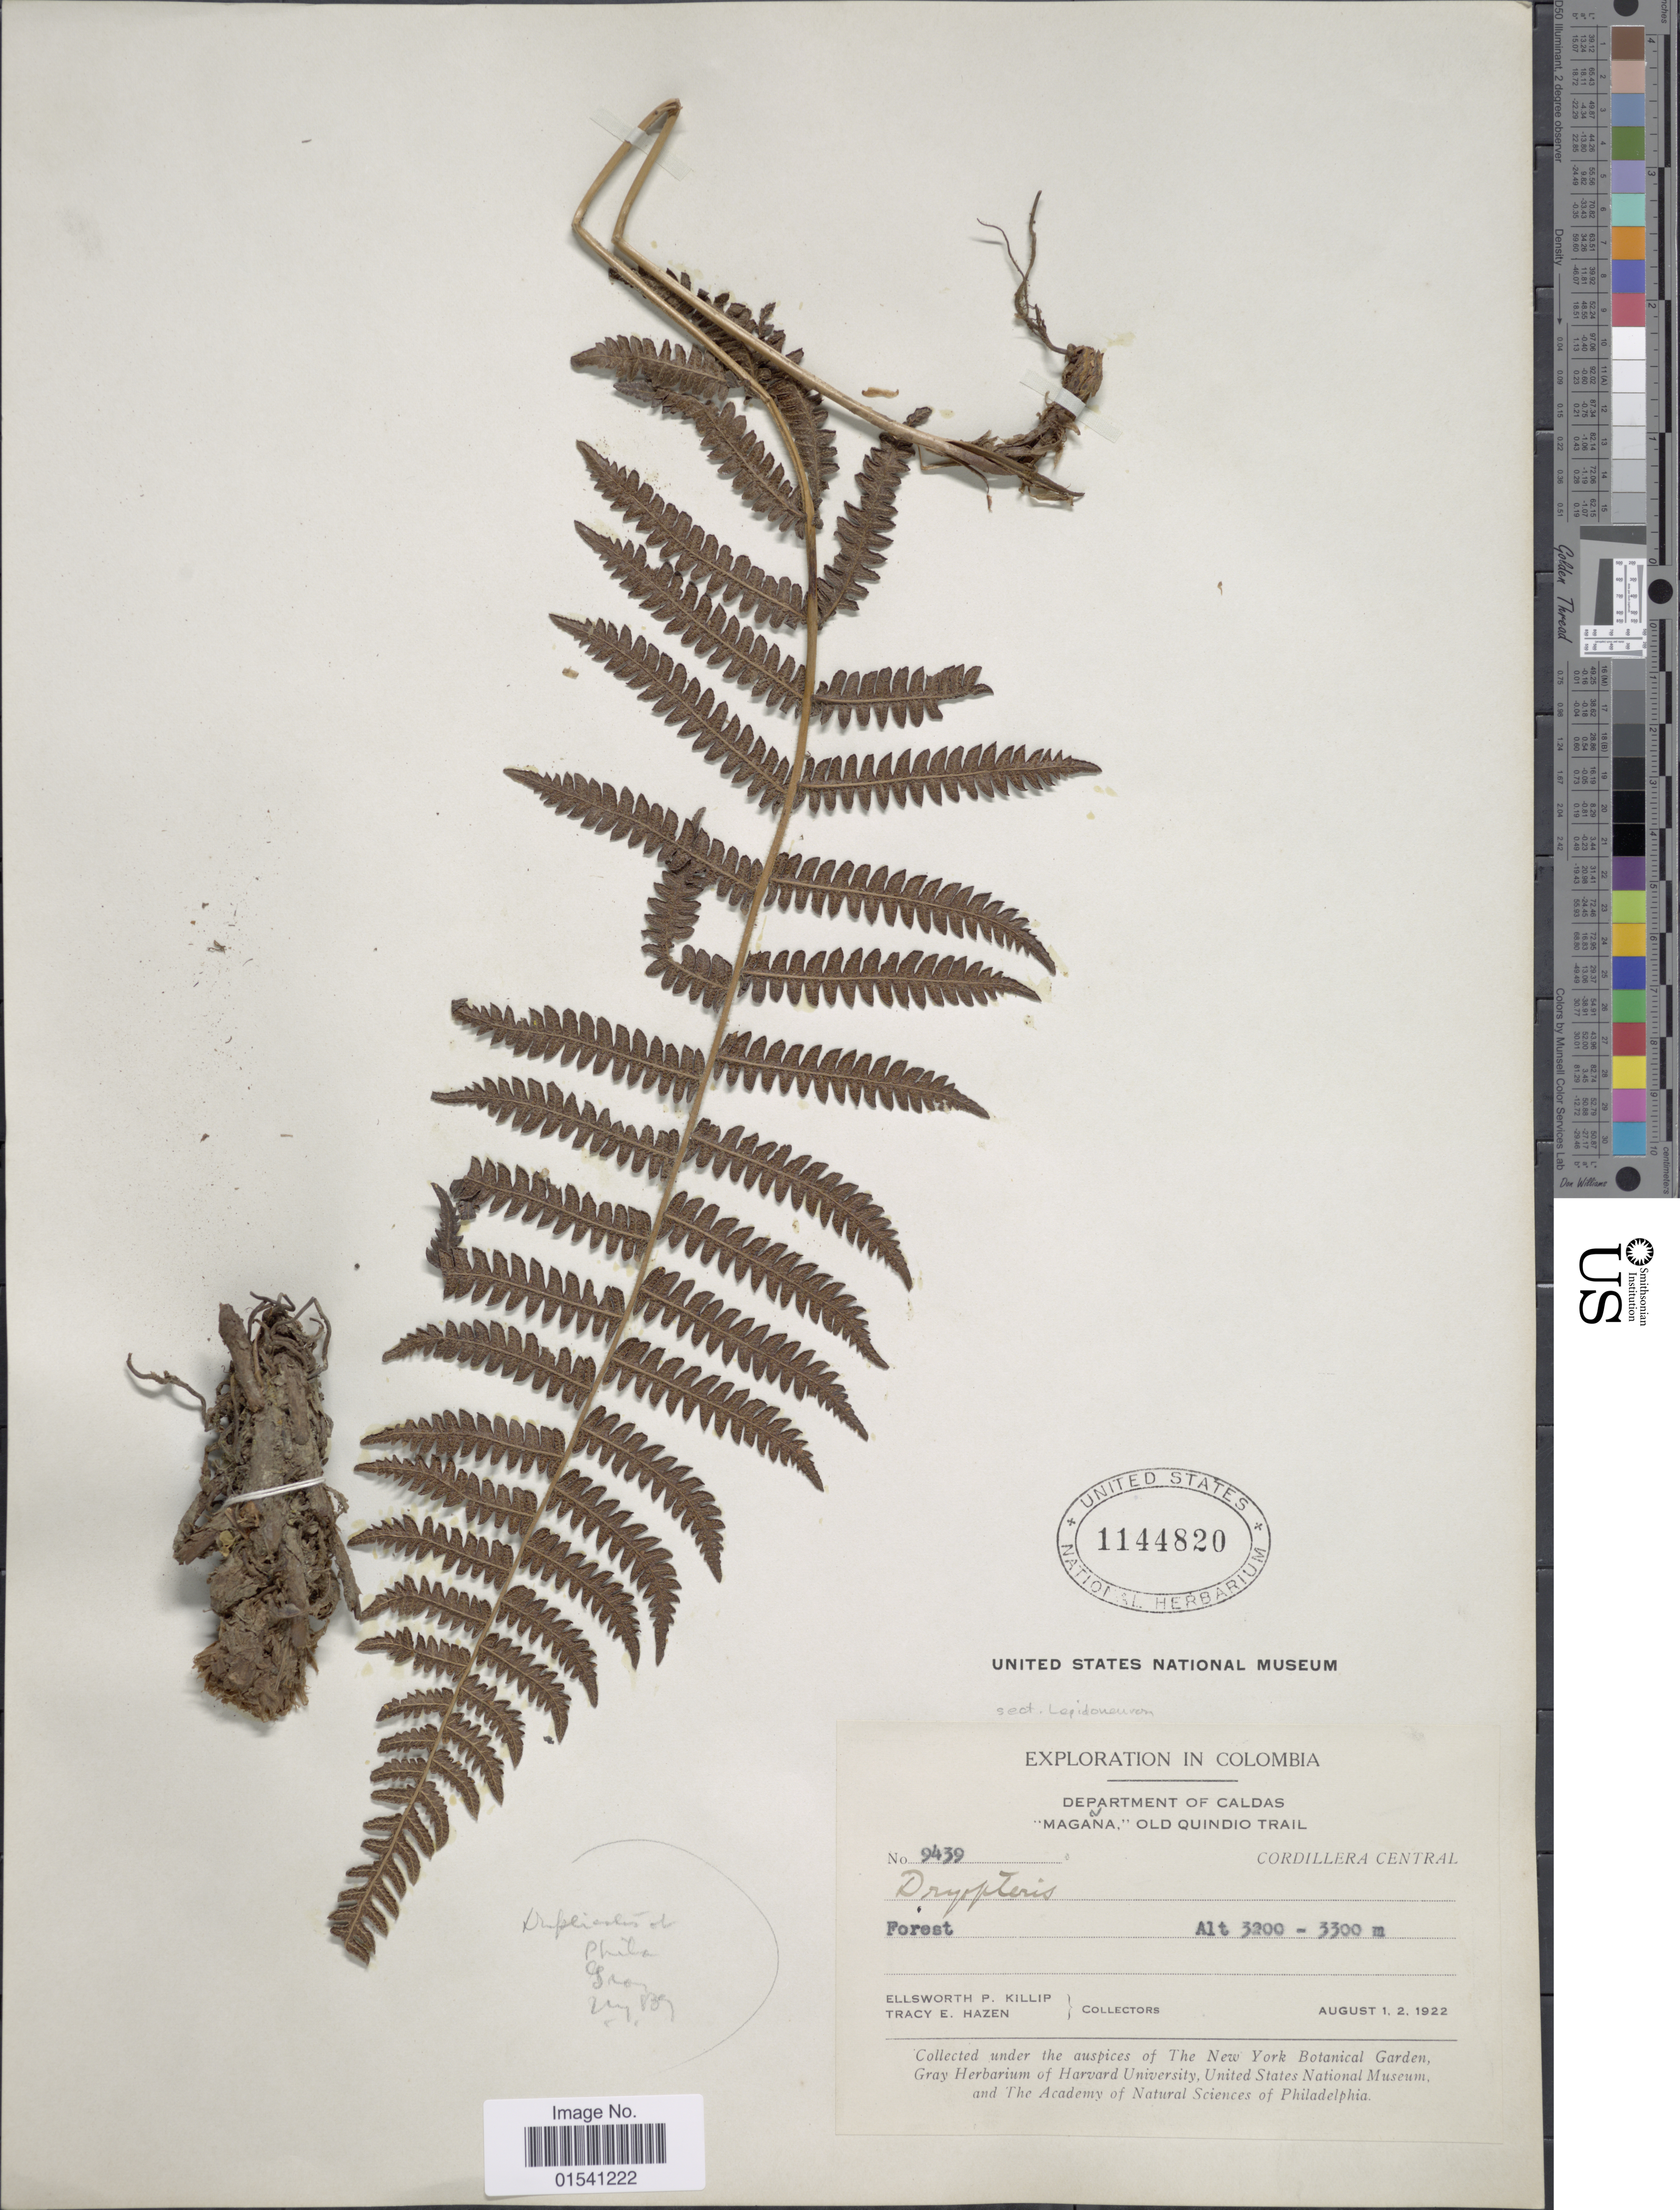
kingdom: Plantae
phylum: Tracheophyta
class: Polypodiopsida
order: Polypodiales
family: Thelypteridaceae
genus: Amauropelta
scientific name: Amauropelta sp.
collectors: E. P. Killip & T. E. Hazen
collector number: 9439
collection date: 1922-08-01/1922-08-02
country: Colombia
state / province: Caldas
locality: Department of Caldas 'Magaña,' Old Quindio trail, Cordillera Central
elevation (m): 3200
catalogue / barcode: US 1144820